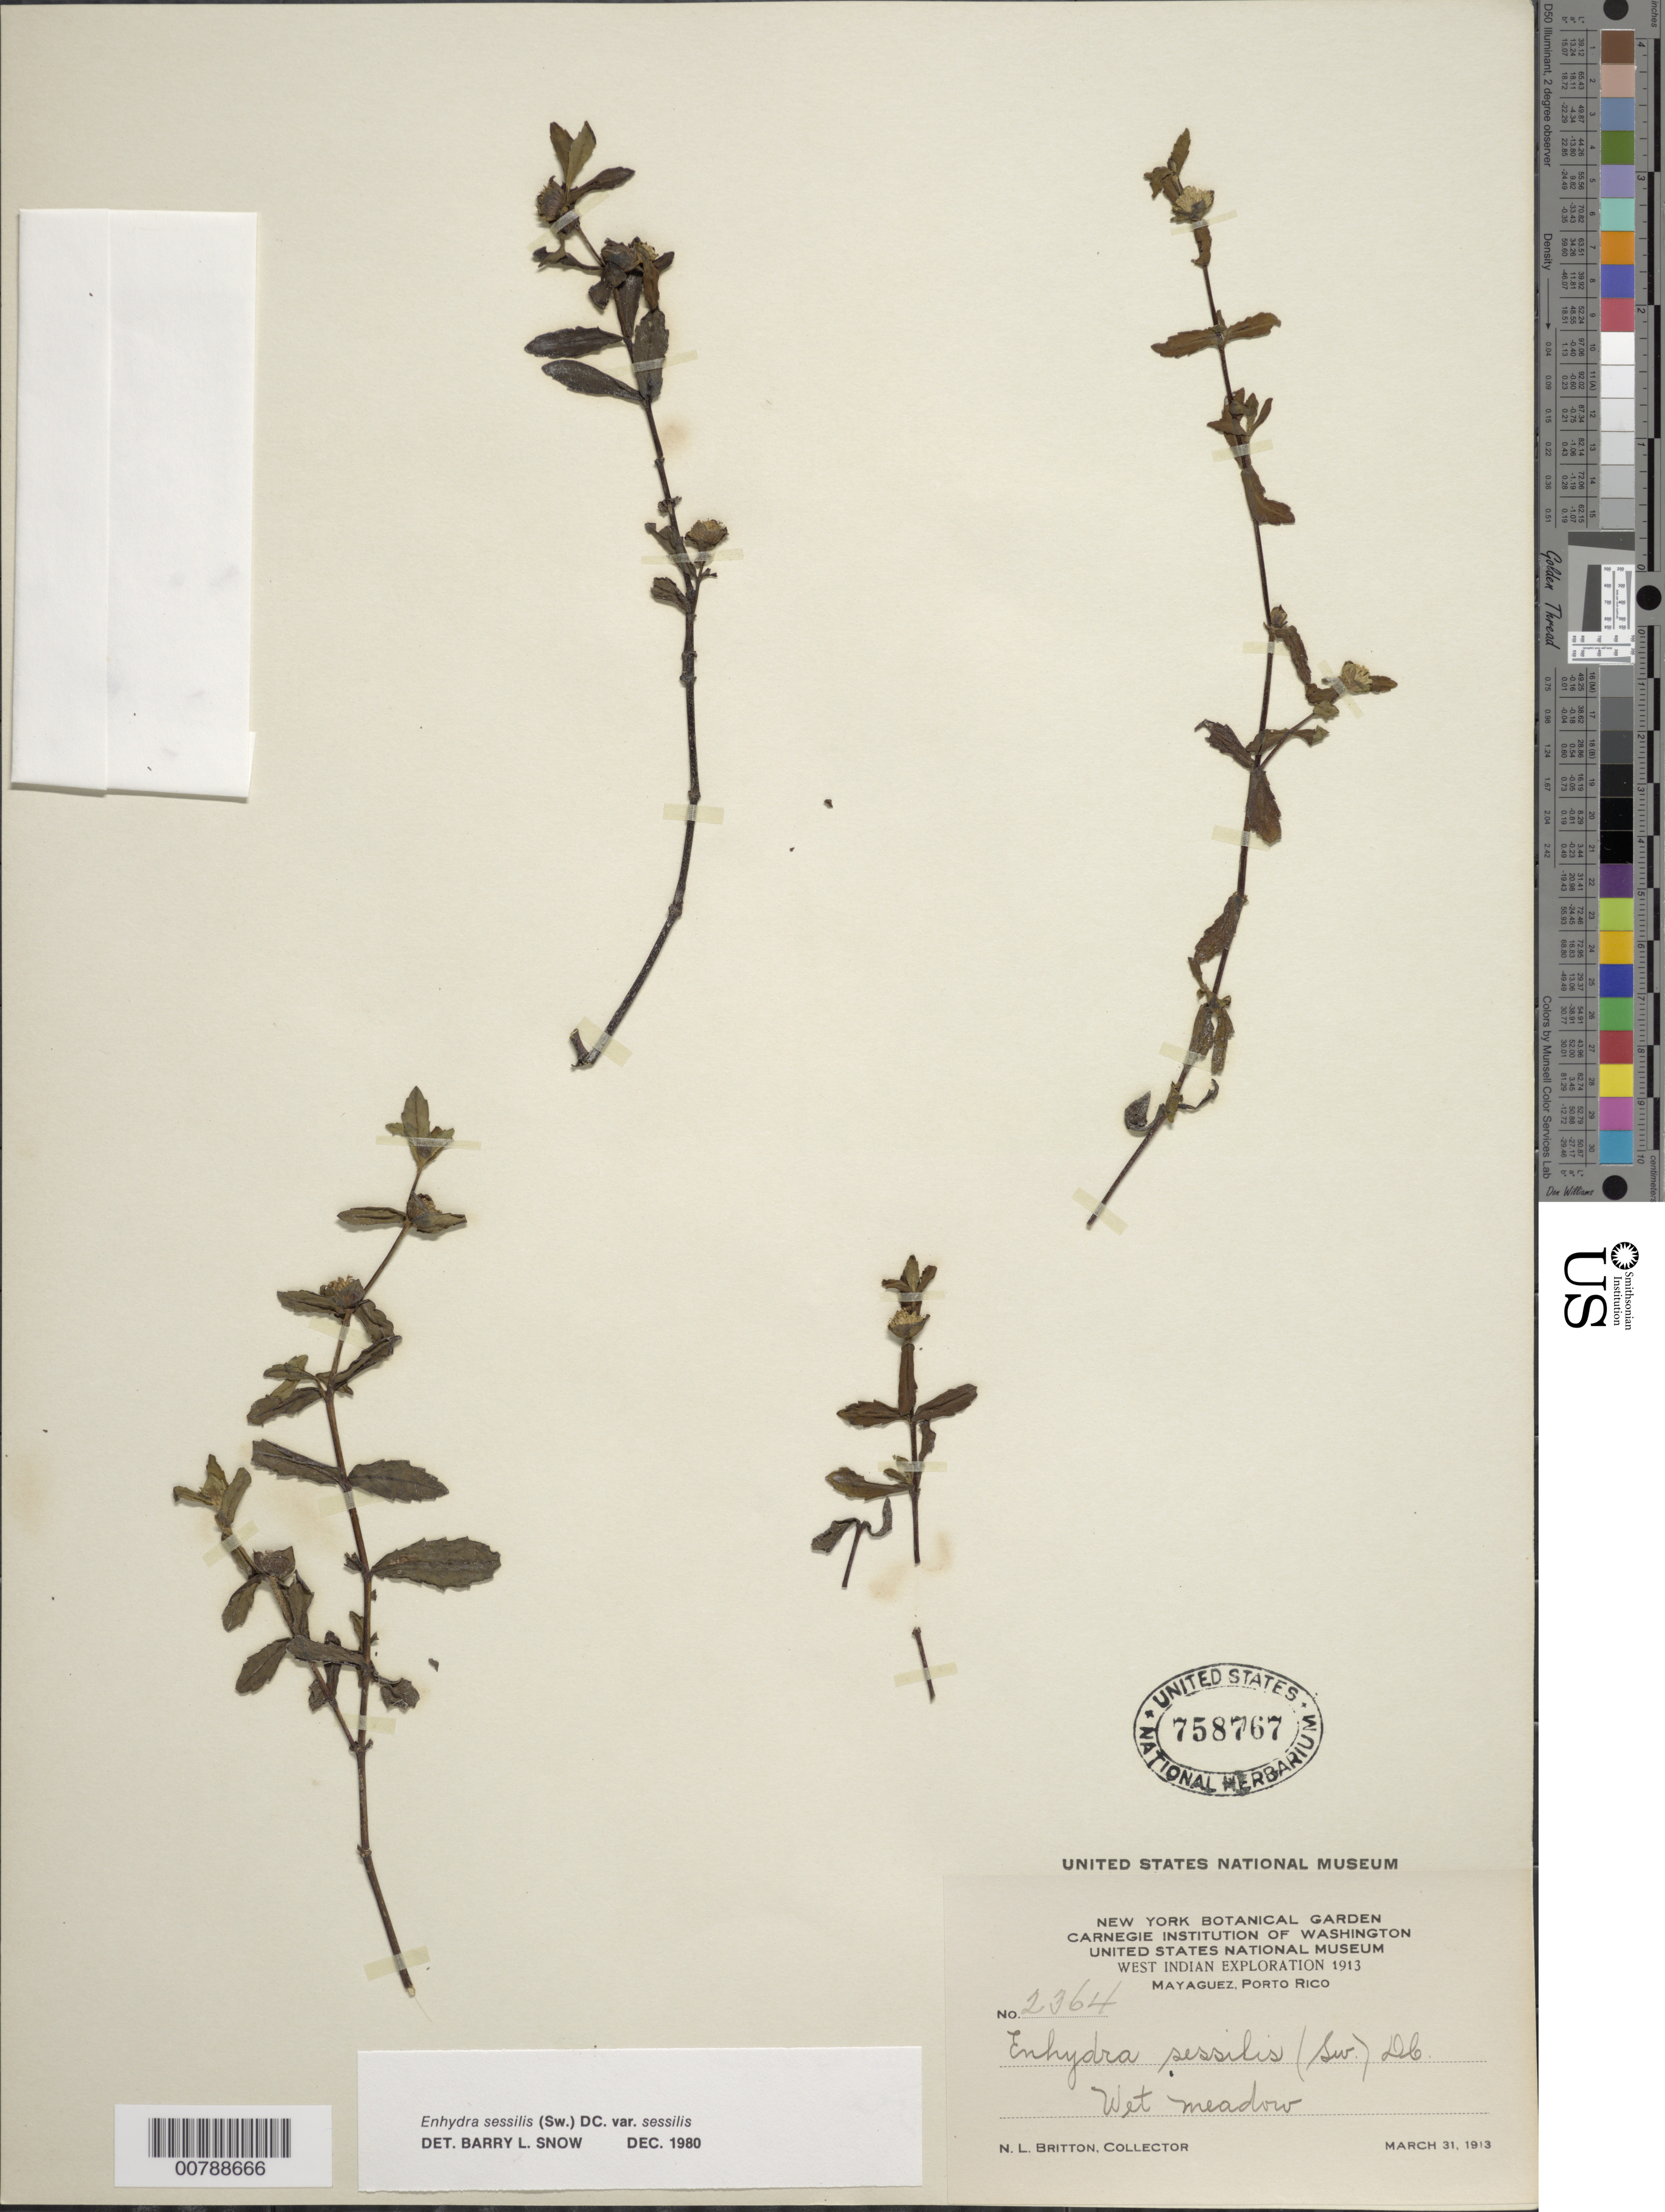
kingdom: Plantae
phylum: Tracheophyta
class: Magnoliopsida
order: Asterales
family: Asteraceae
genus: Enhydra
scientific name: Enhydra sessilis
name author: (Sw.) DC.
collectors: N. Britton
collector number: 2364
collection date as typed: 31 Mar 1913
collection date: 1913-03-31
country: Puerto Rico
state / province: Mayagüez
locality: Mayagüez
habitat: Wet meadow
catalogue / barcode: US 758767